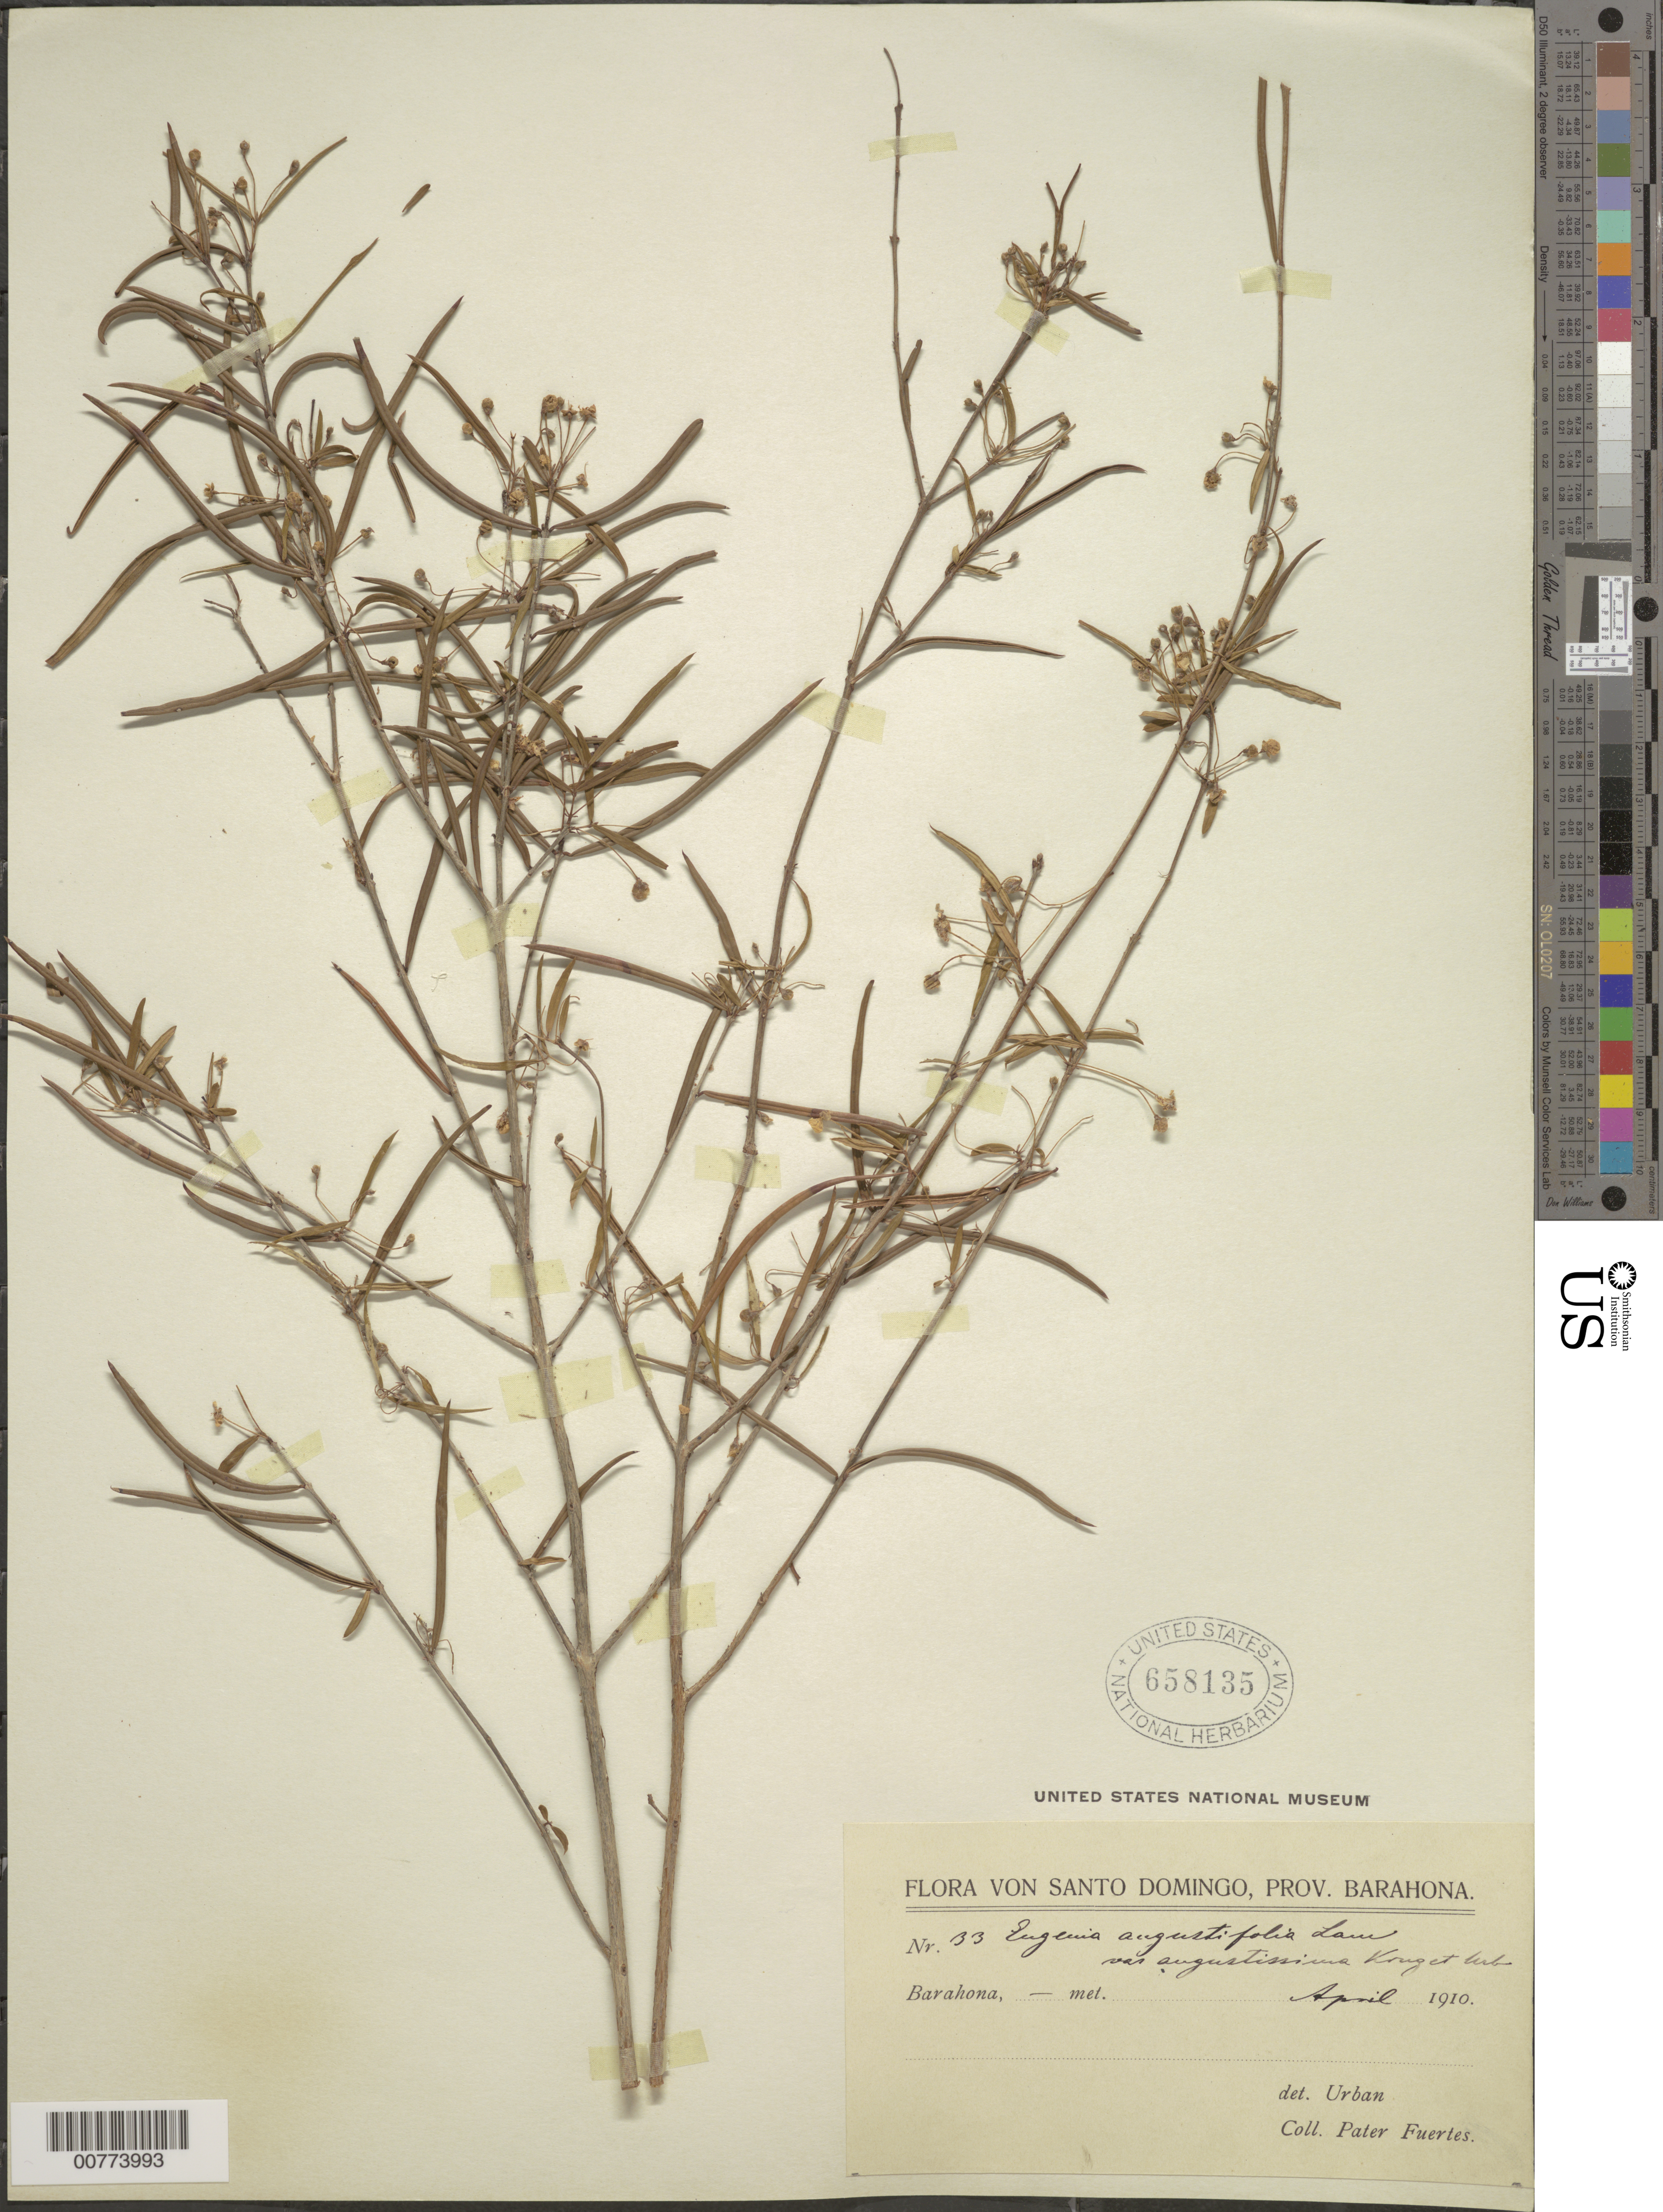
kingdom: Plantae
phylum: Tracheophyta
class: Magnoliopsida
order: Myrtales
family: Myrtaceae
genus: Eugenia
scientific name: Eugenia pomifera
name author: (Aubl.) Urb.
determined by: Urban, Ignatz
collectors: M. D. Fuertes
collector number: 33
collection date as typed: Apr 1910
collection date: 1910-04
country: Dominican Republic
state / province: Barahona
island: Hispaniola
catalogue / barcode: US 658135